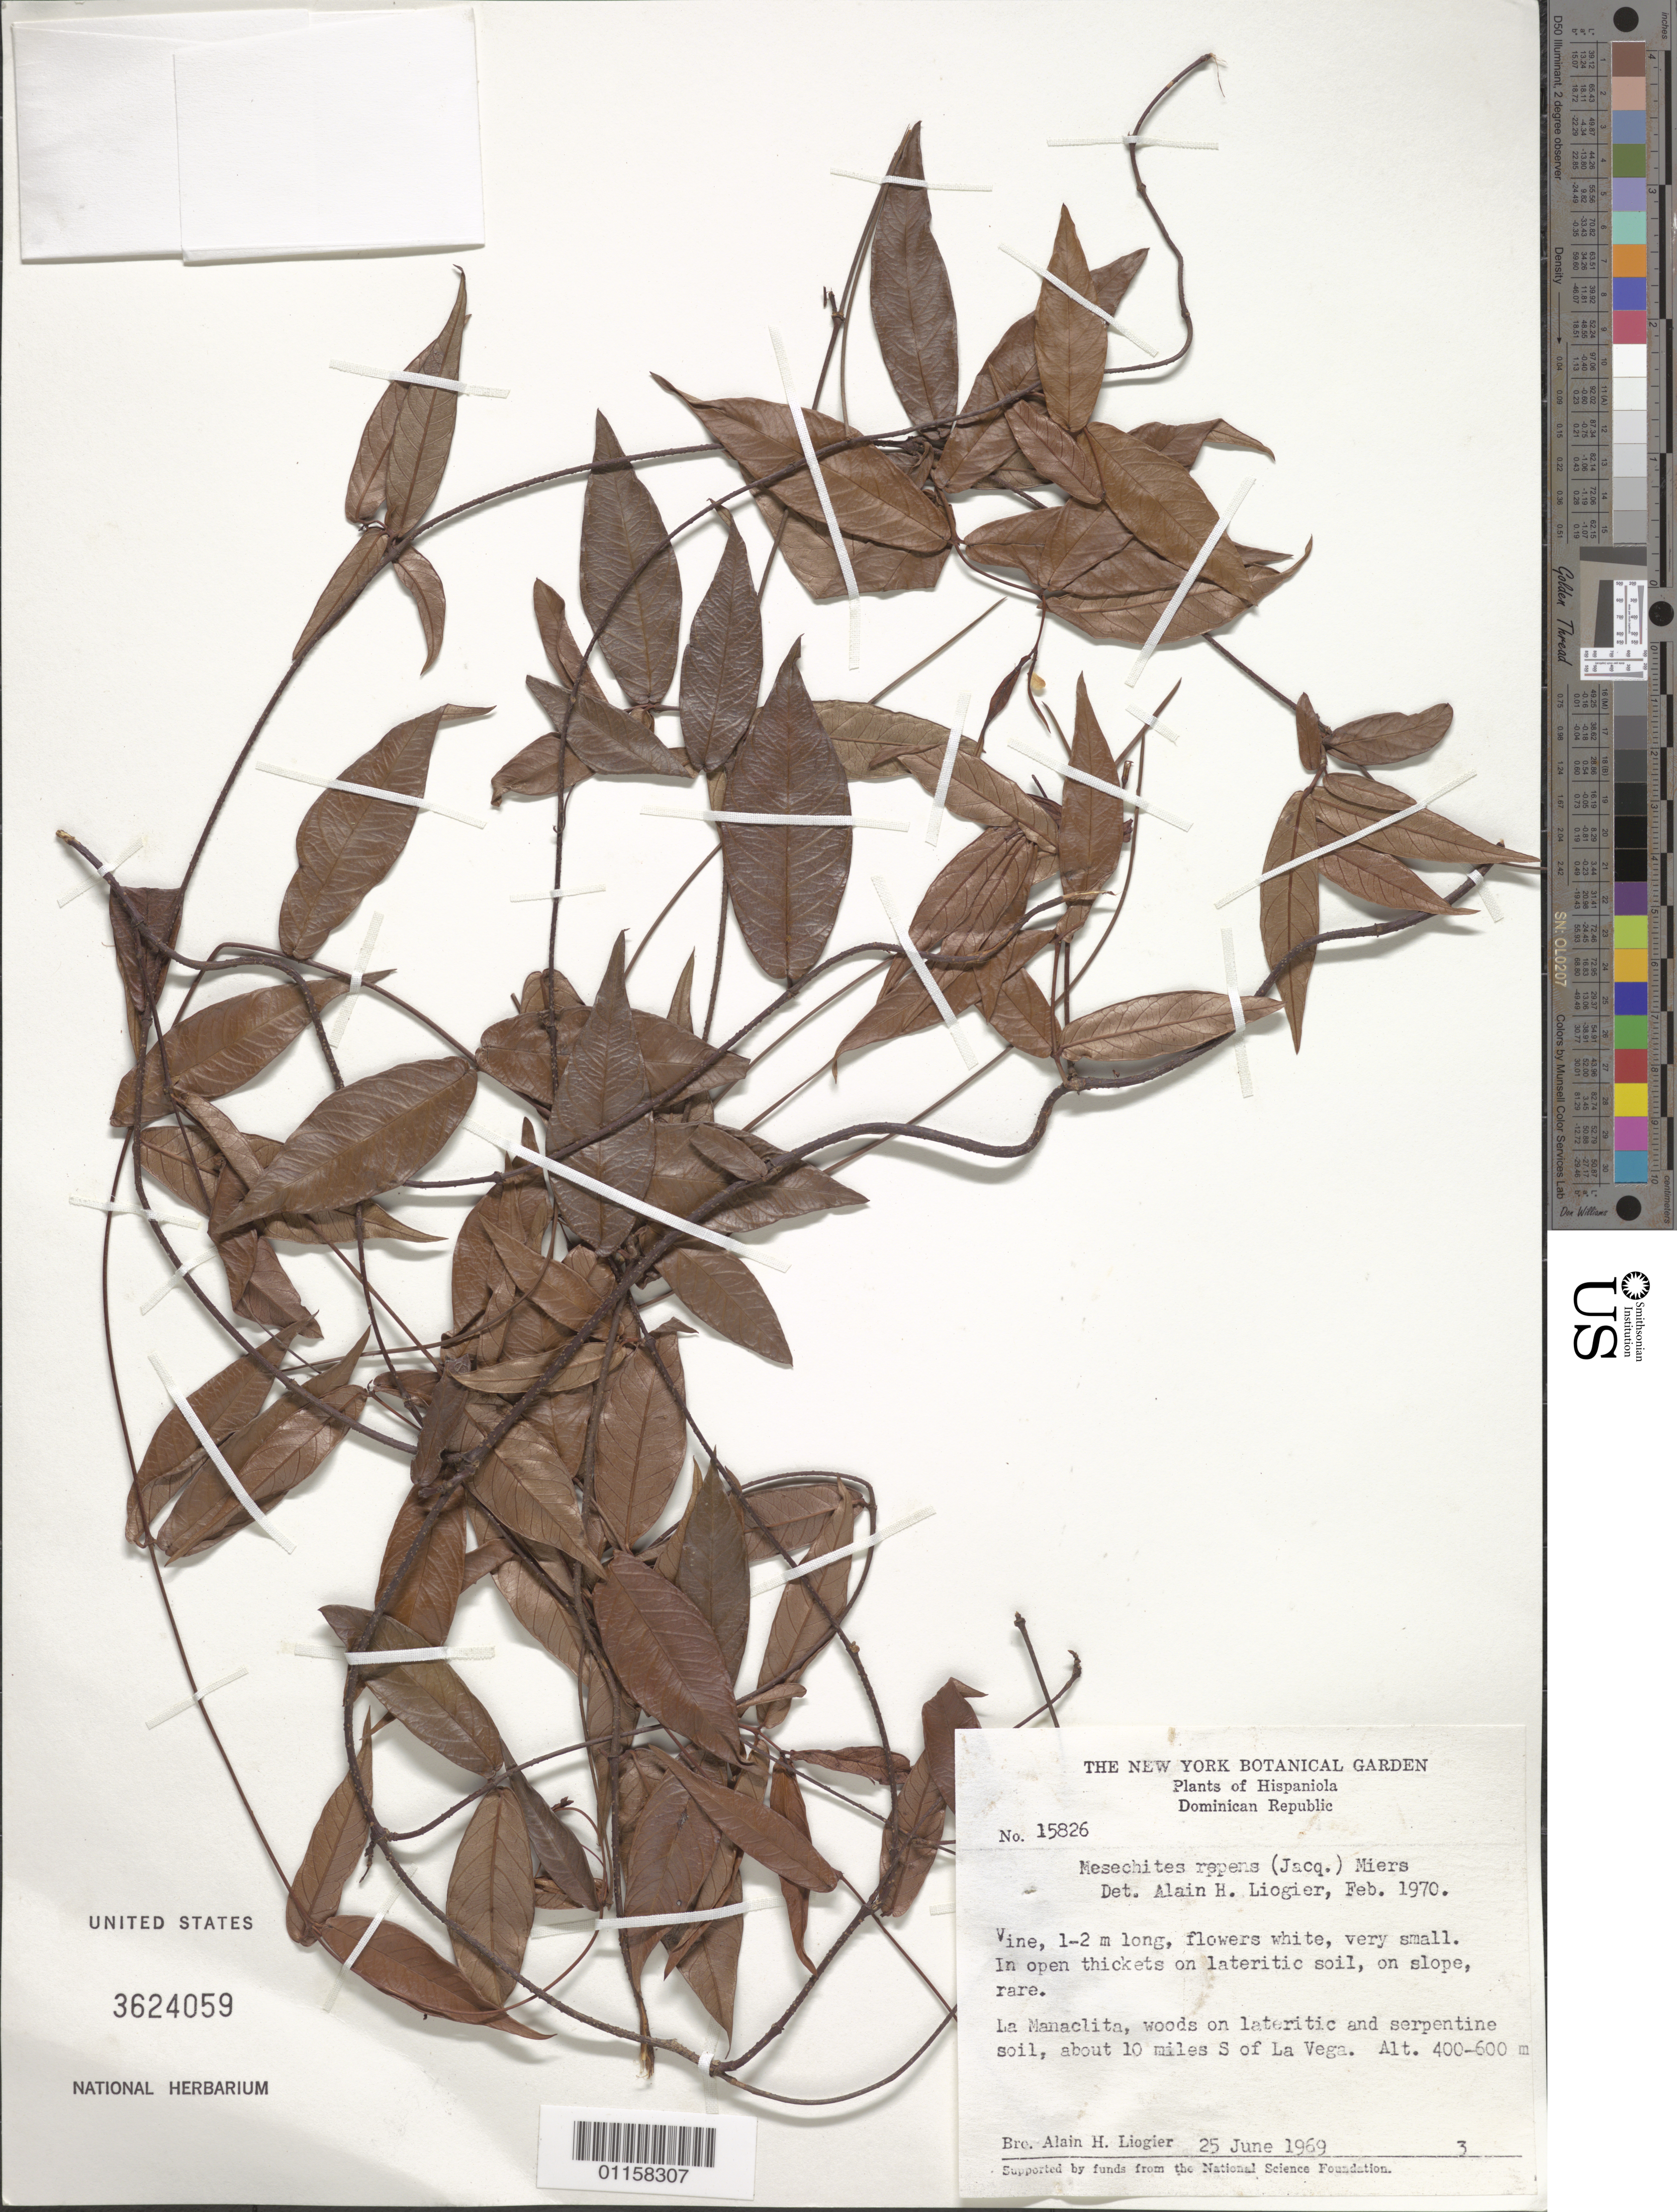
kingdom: Plantae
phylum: Tracheophyta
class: Magnoliopsida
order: Gentianales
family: Apocynaceae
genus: Mesechites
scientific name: Mesechites repens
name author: (Jacq.) Miers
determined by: Liogier, Alain H.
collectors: A. H. Liogier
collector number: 15826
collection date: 1969-06-25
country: Dominican Republic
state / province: La Vega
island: Hispaniola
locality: La Manaclita, about 10 miles S of La Vega.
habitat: In open thickets on lateritic soil, on slope. Rare.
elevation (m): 400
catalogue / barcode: US 3624059